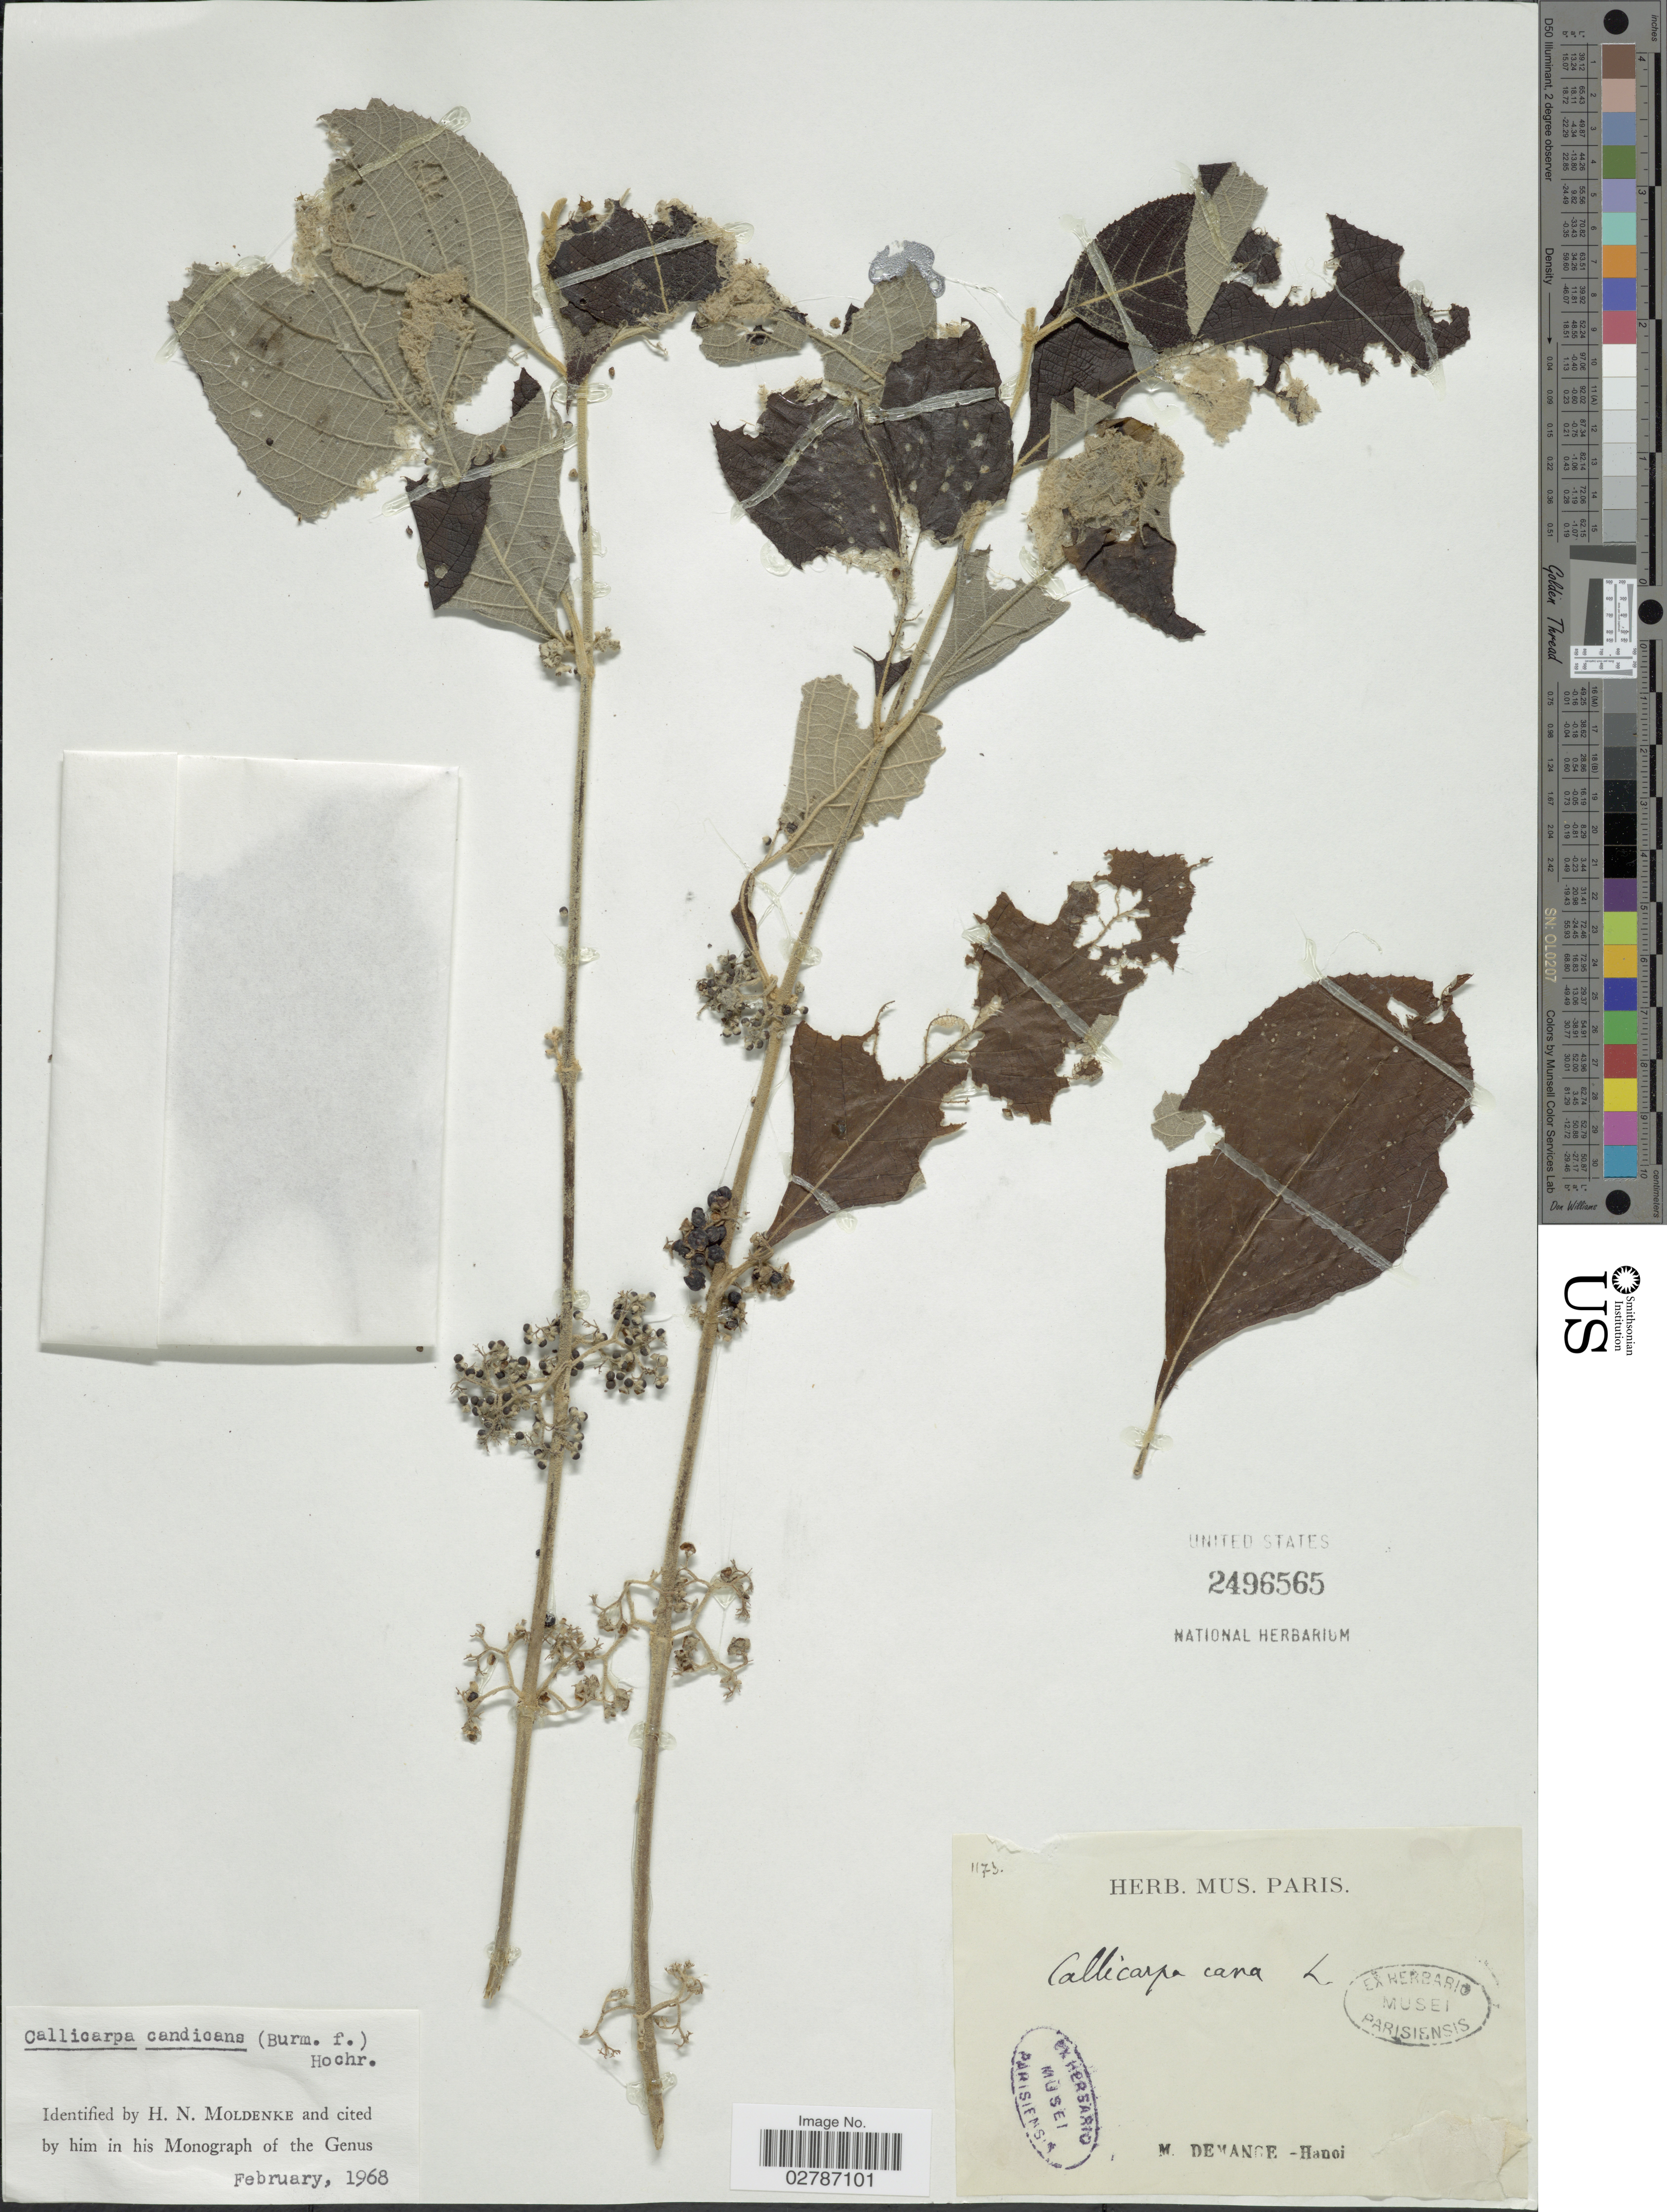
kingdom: Plantae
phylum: Tracheophyta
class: Magnoliopsida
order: Lamiales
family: Lamiaceae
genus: Callicarpa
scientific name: Callicarpa candicans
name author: (Burm. f.) Hochr.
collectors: -. Demange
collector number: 1173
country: Vietnam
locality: Hanoi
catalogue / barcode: US 2496565